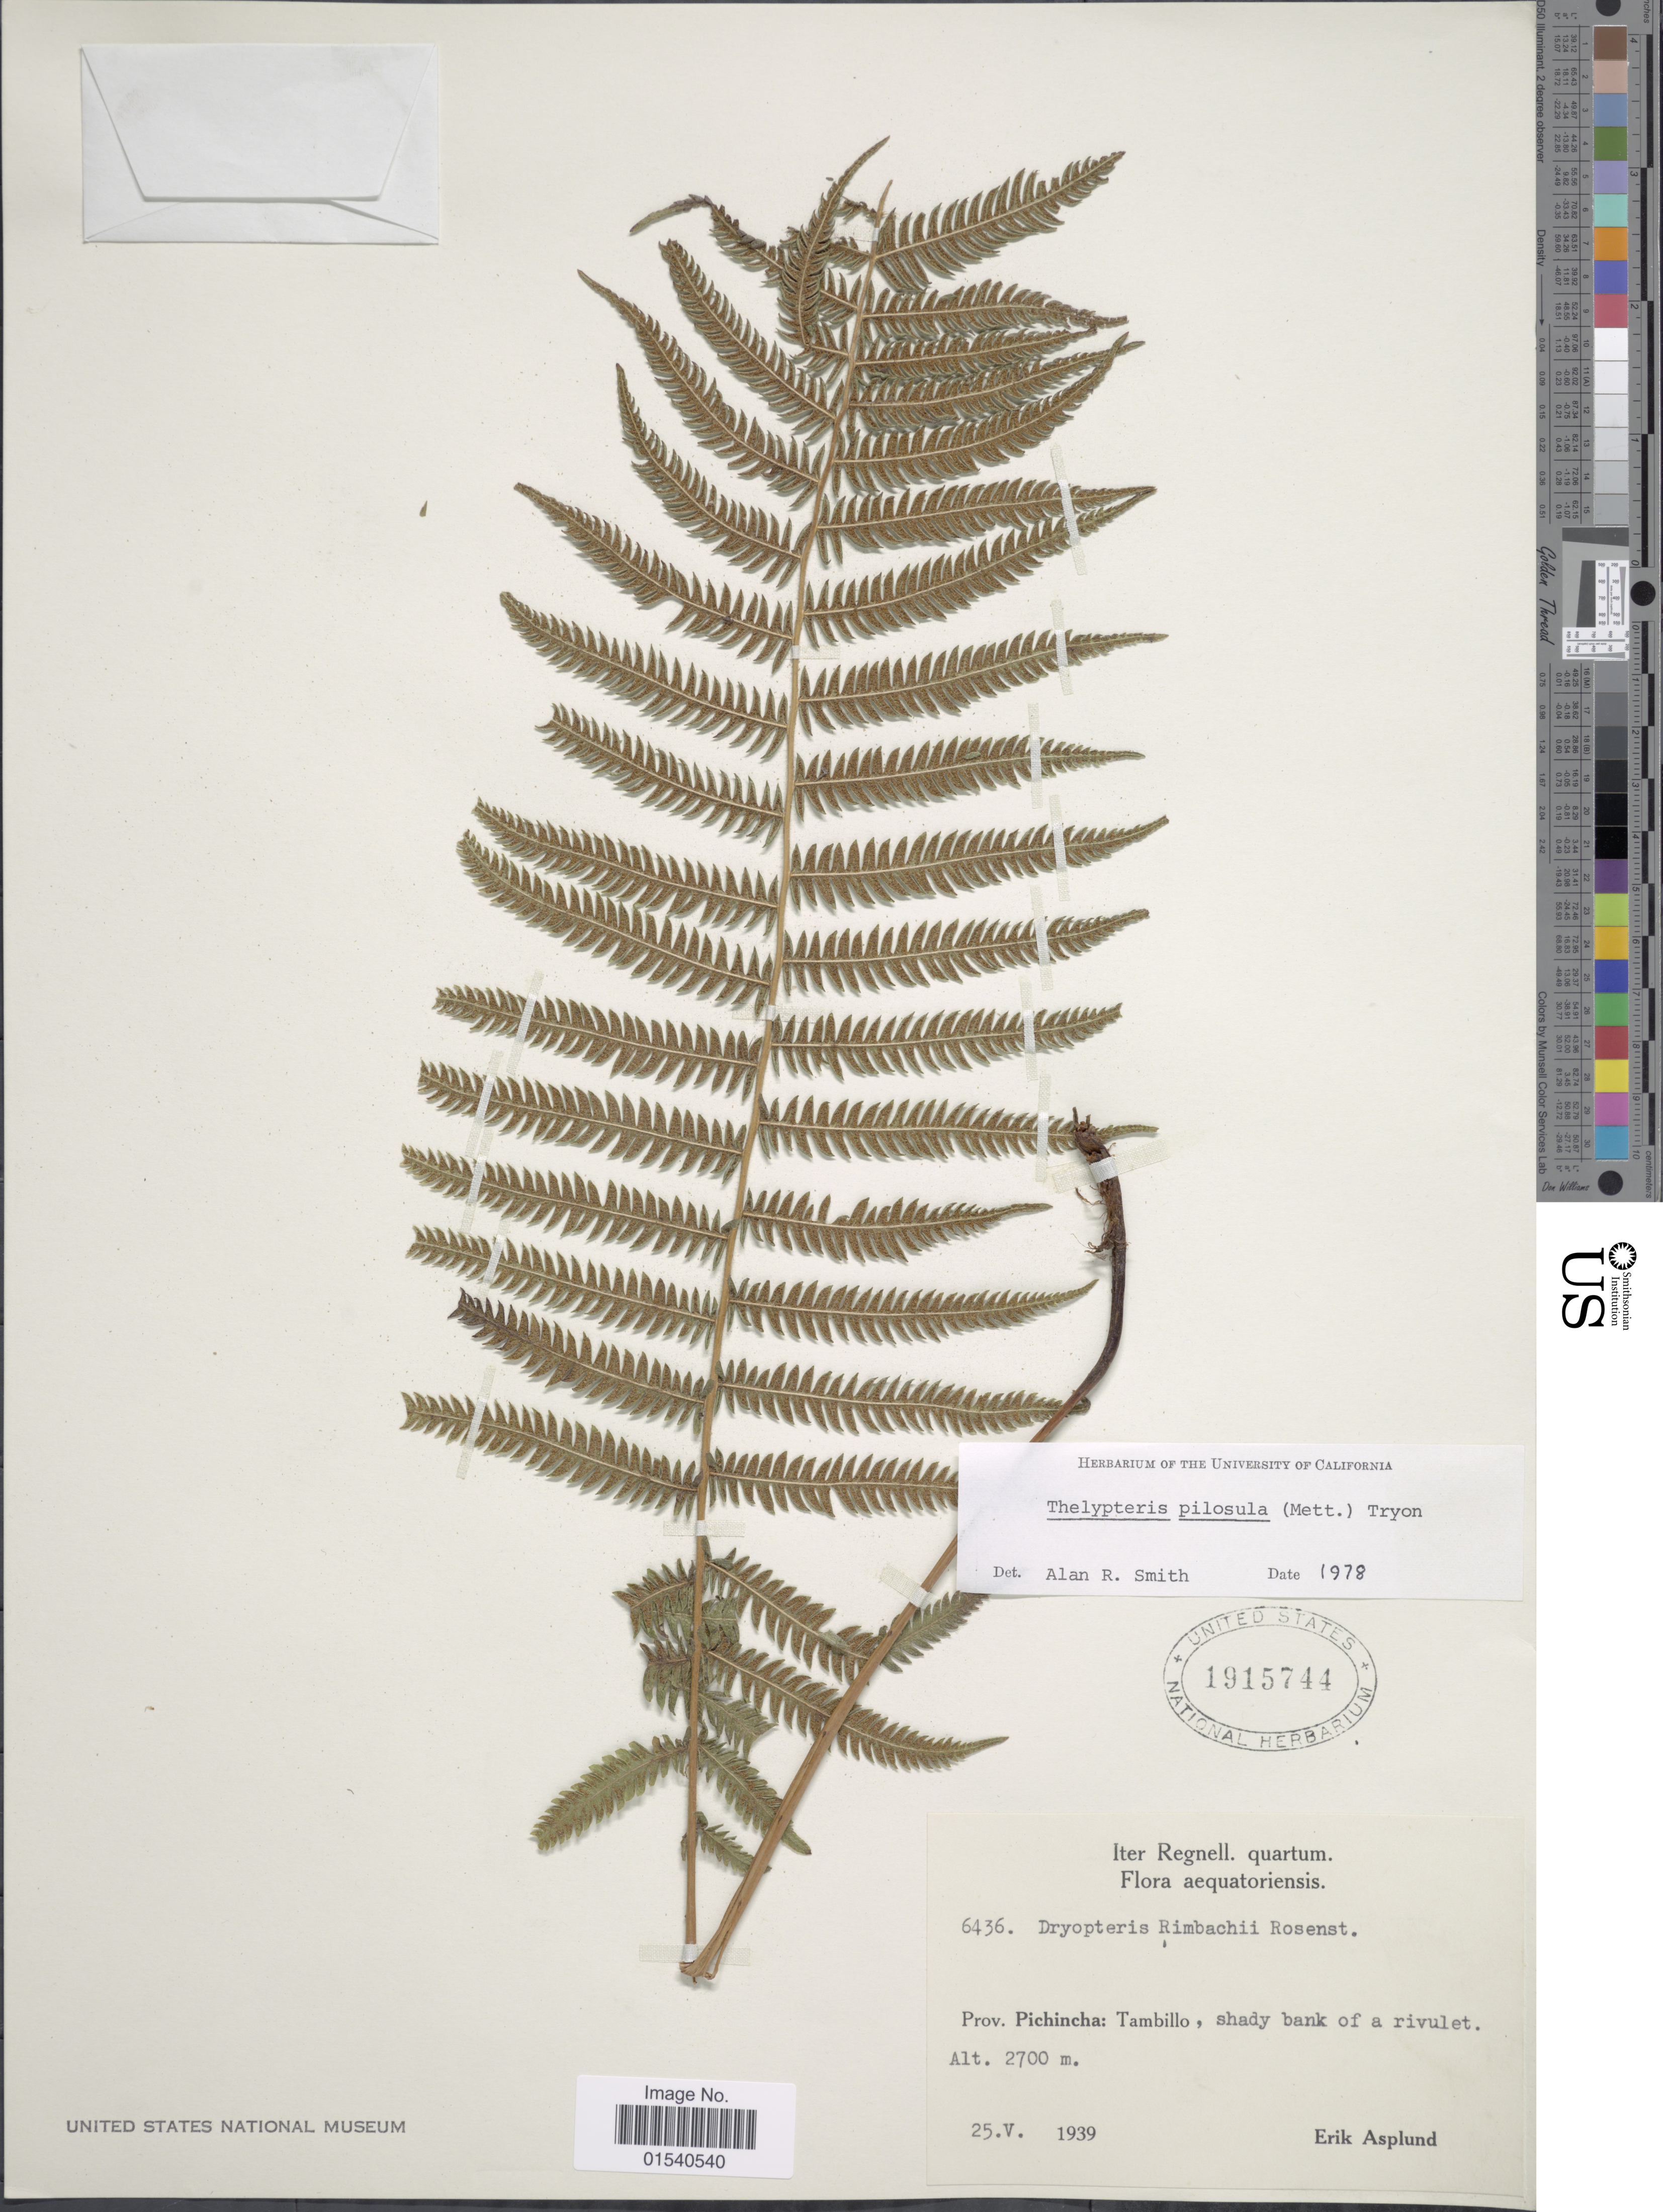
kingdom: Plantae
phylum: Tracheophyta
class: Polypodiopsida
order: Polypodiales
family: Thelypteridaceae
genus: Amauropelta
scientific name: Amauropelta pilosula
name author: (Klotzsch & H. Karst.) Á. Löve & D. Löve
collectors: E. Asplund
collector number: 6436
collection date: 1939-05-25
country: Ecuador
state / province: Pichincha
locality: Tambillo, shady bank of a rivulet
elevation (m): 2700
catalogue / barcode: US 1915744